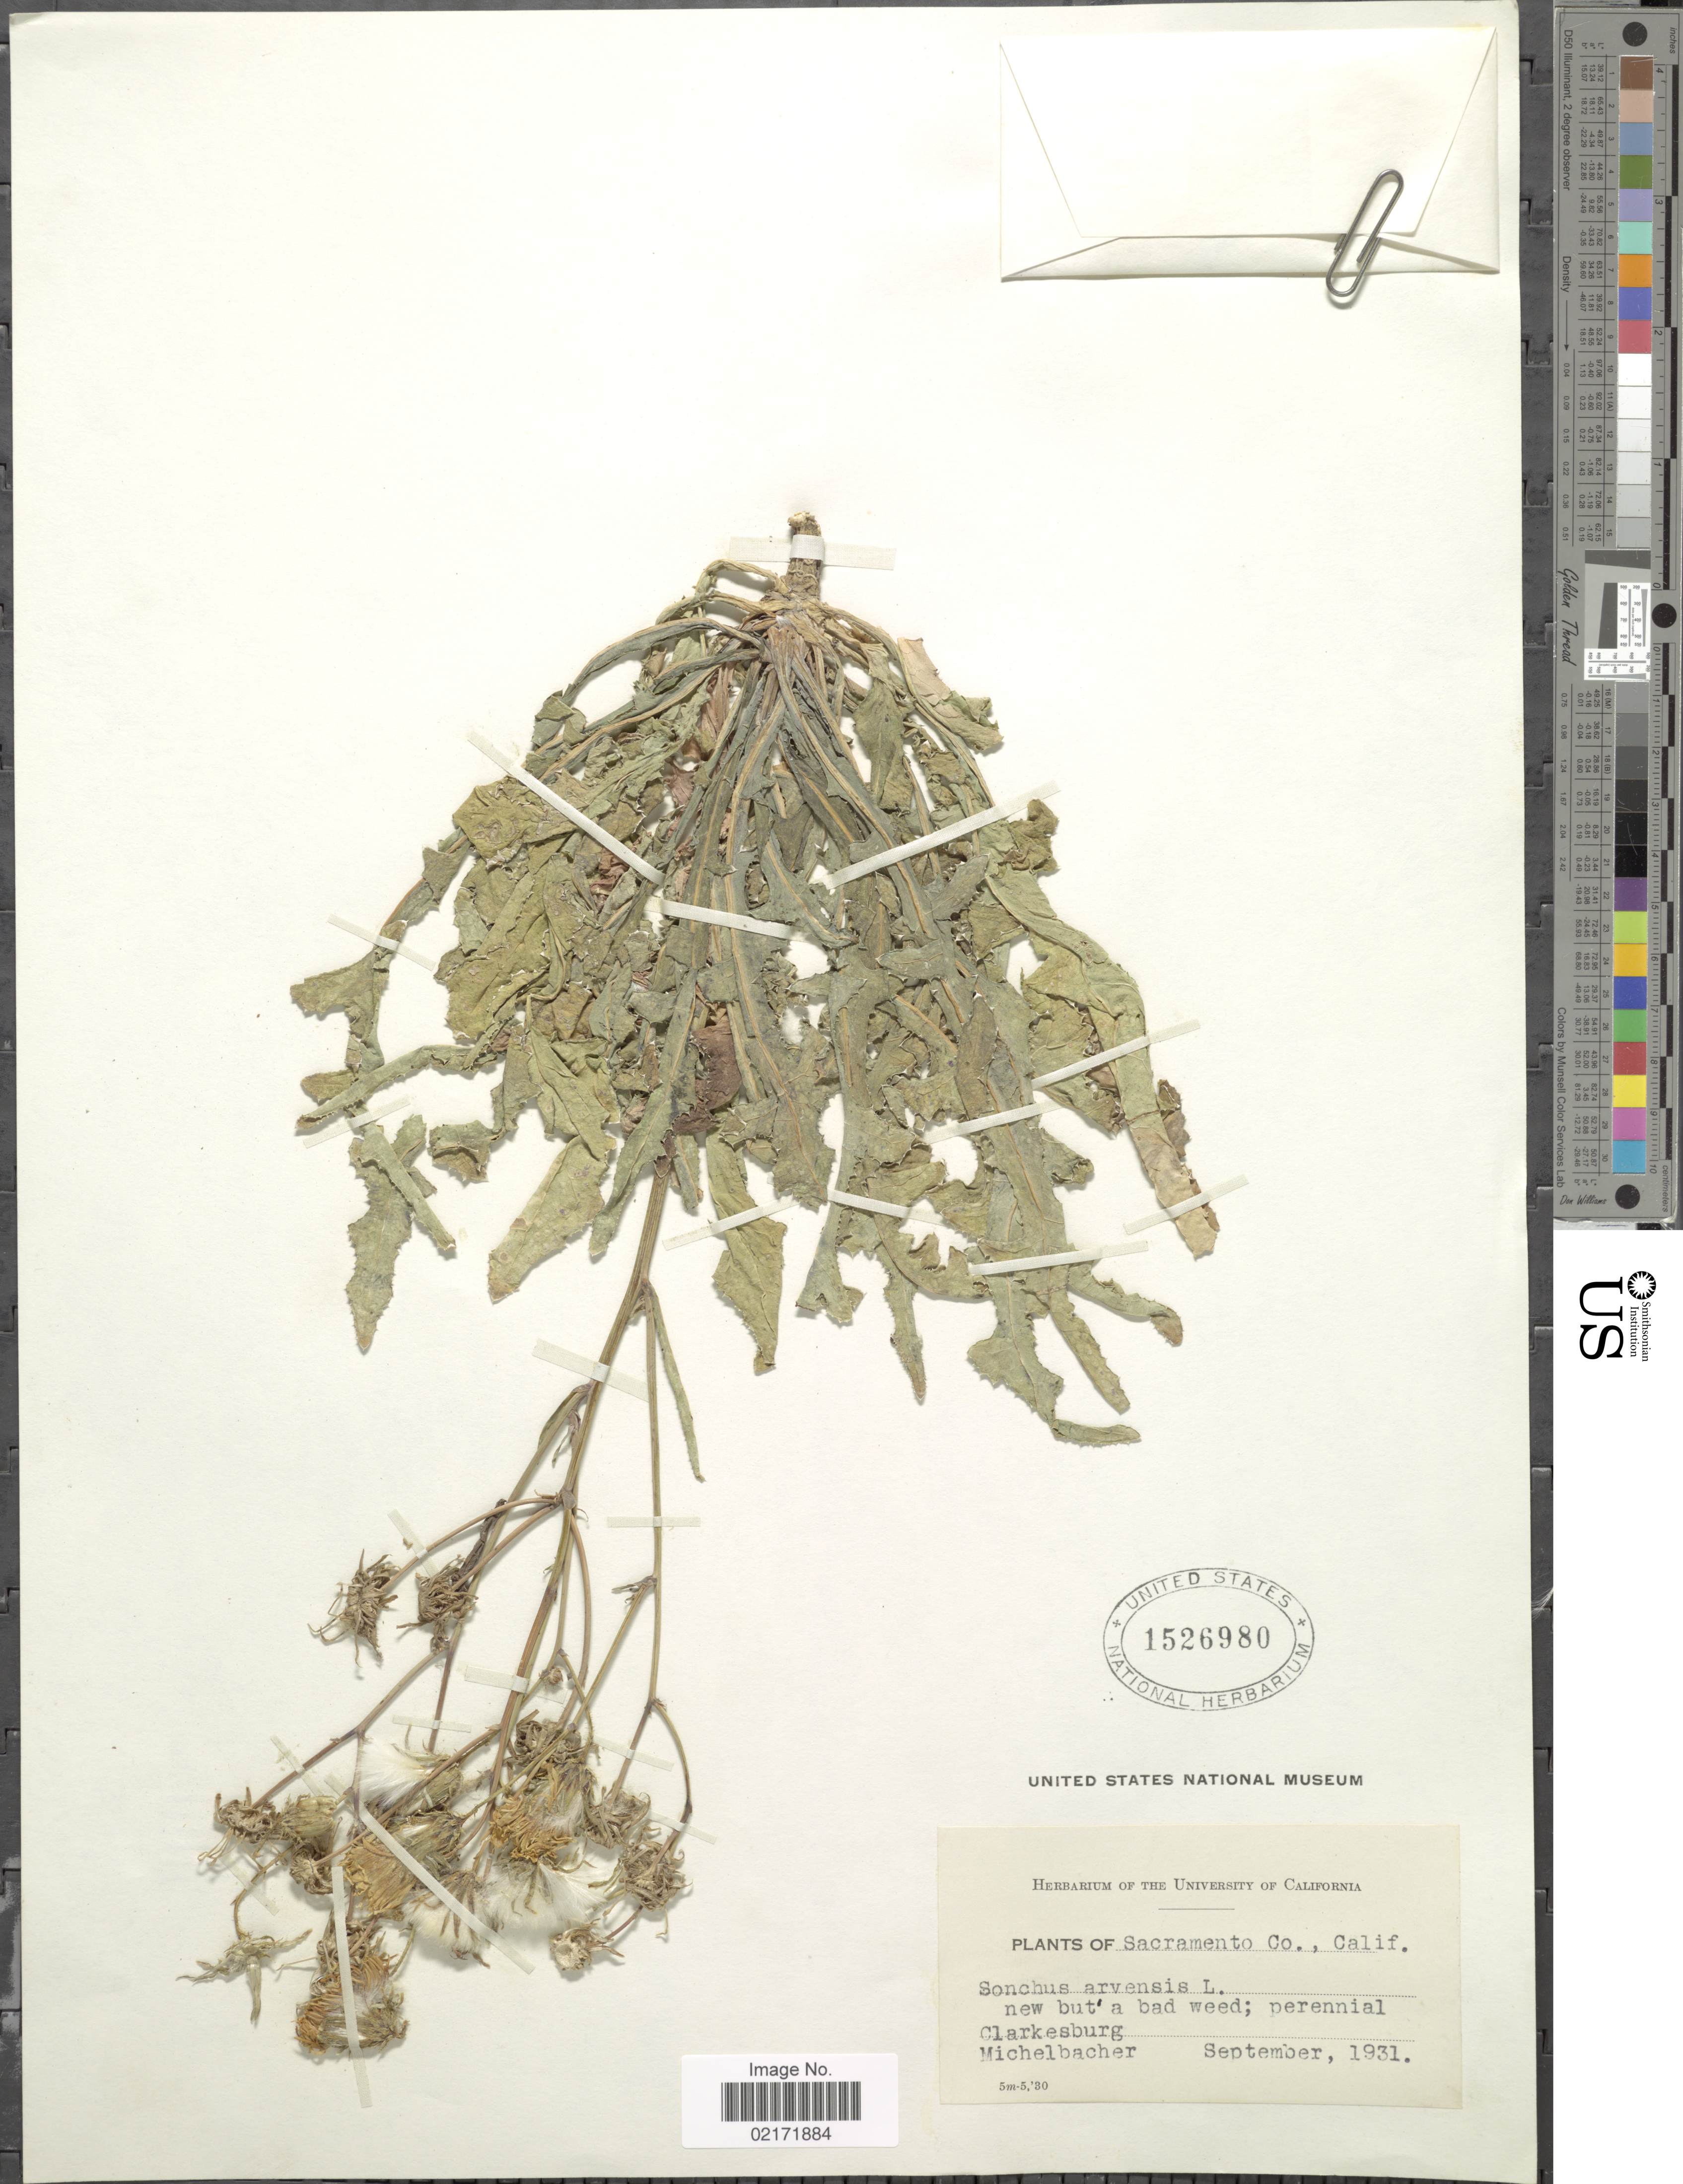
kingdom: Plantae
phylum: Tracheophyta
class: Magnoliopsida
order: Asterales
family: Asteraceae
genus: Sonchus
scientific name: Sonchus arvensis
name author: L.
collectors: Michelbacher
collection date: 1931-09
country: United States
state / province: California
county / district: Sacramento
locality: Sacramento Co., new but a bad weed, Clarkesburg [unsure placement].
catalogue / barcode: US 1526980